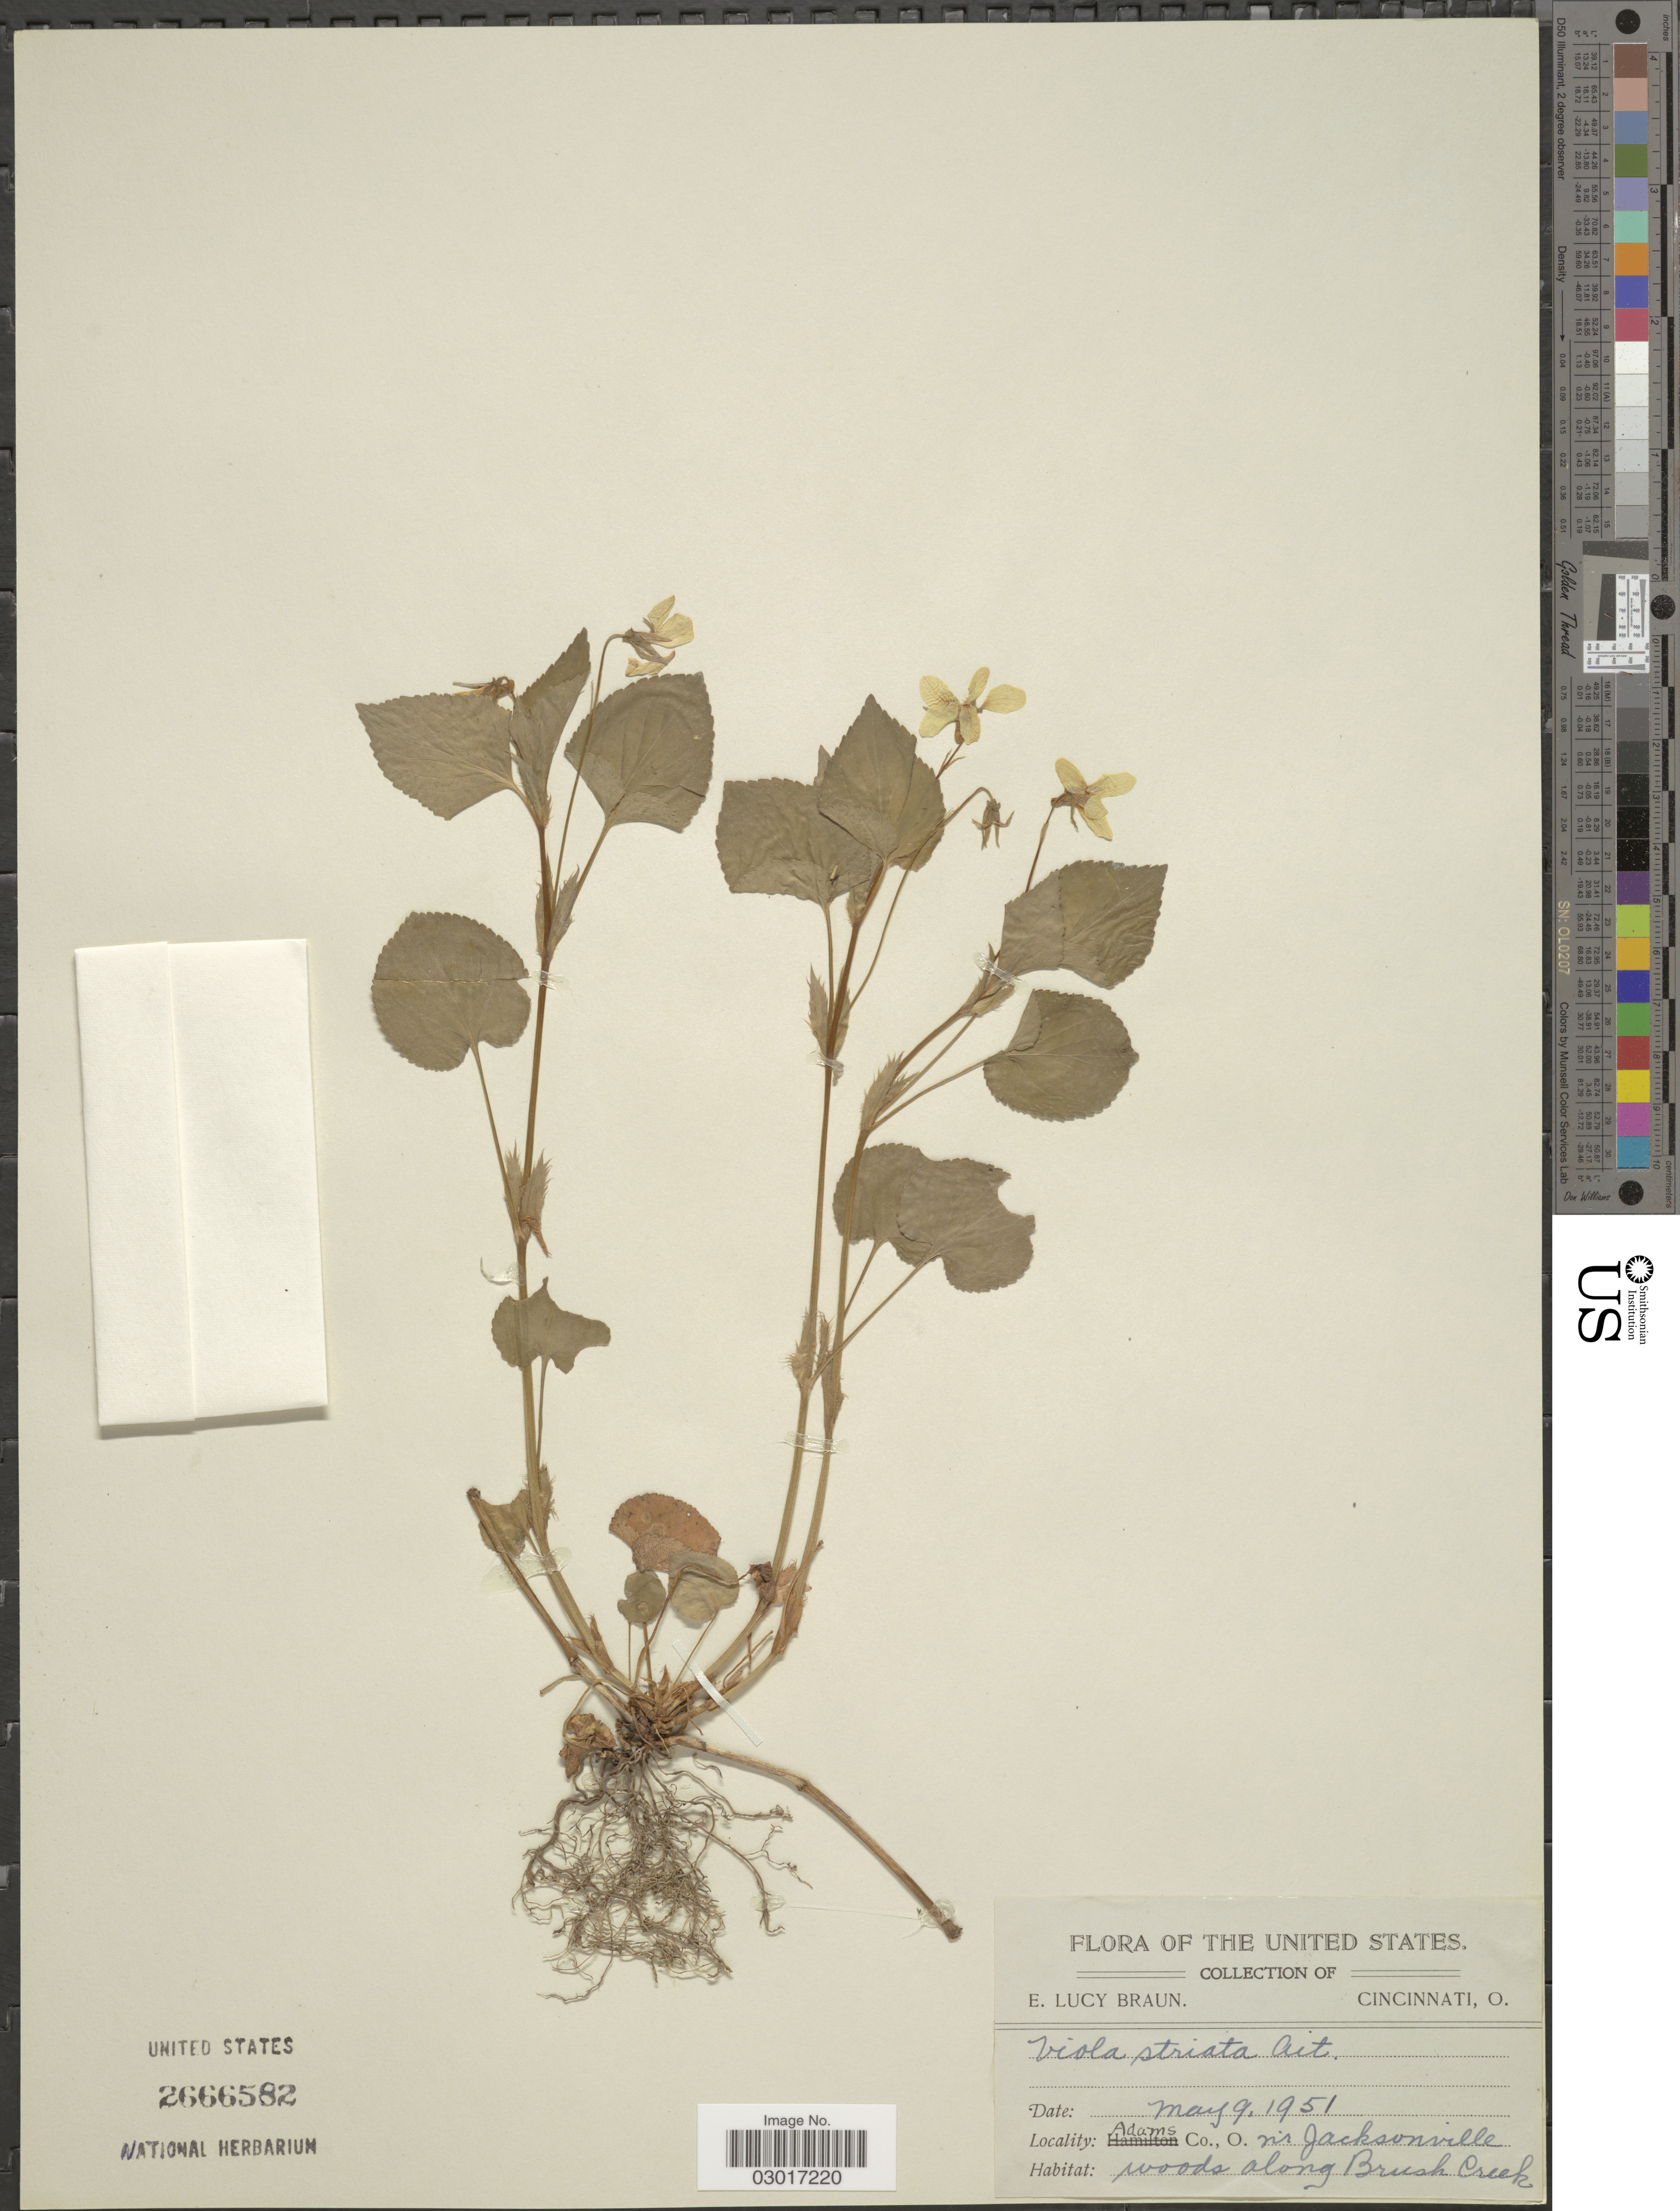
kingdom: Plantae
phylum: Tracheophyta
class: Magnoliopsida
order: Malpighiales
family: Violaceae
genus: Viola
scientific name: Viola striata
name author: Aiton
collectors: E. L. Braun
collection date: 1951-05-09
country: United States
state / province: Ohio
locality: Adams Co., O. n'r Jacksonville. Woods along Brush Creek.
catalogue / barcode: US 2666582